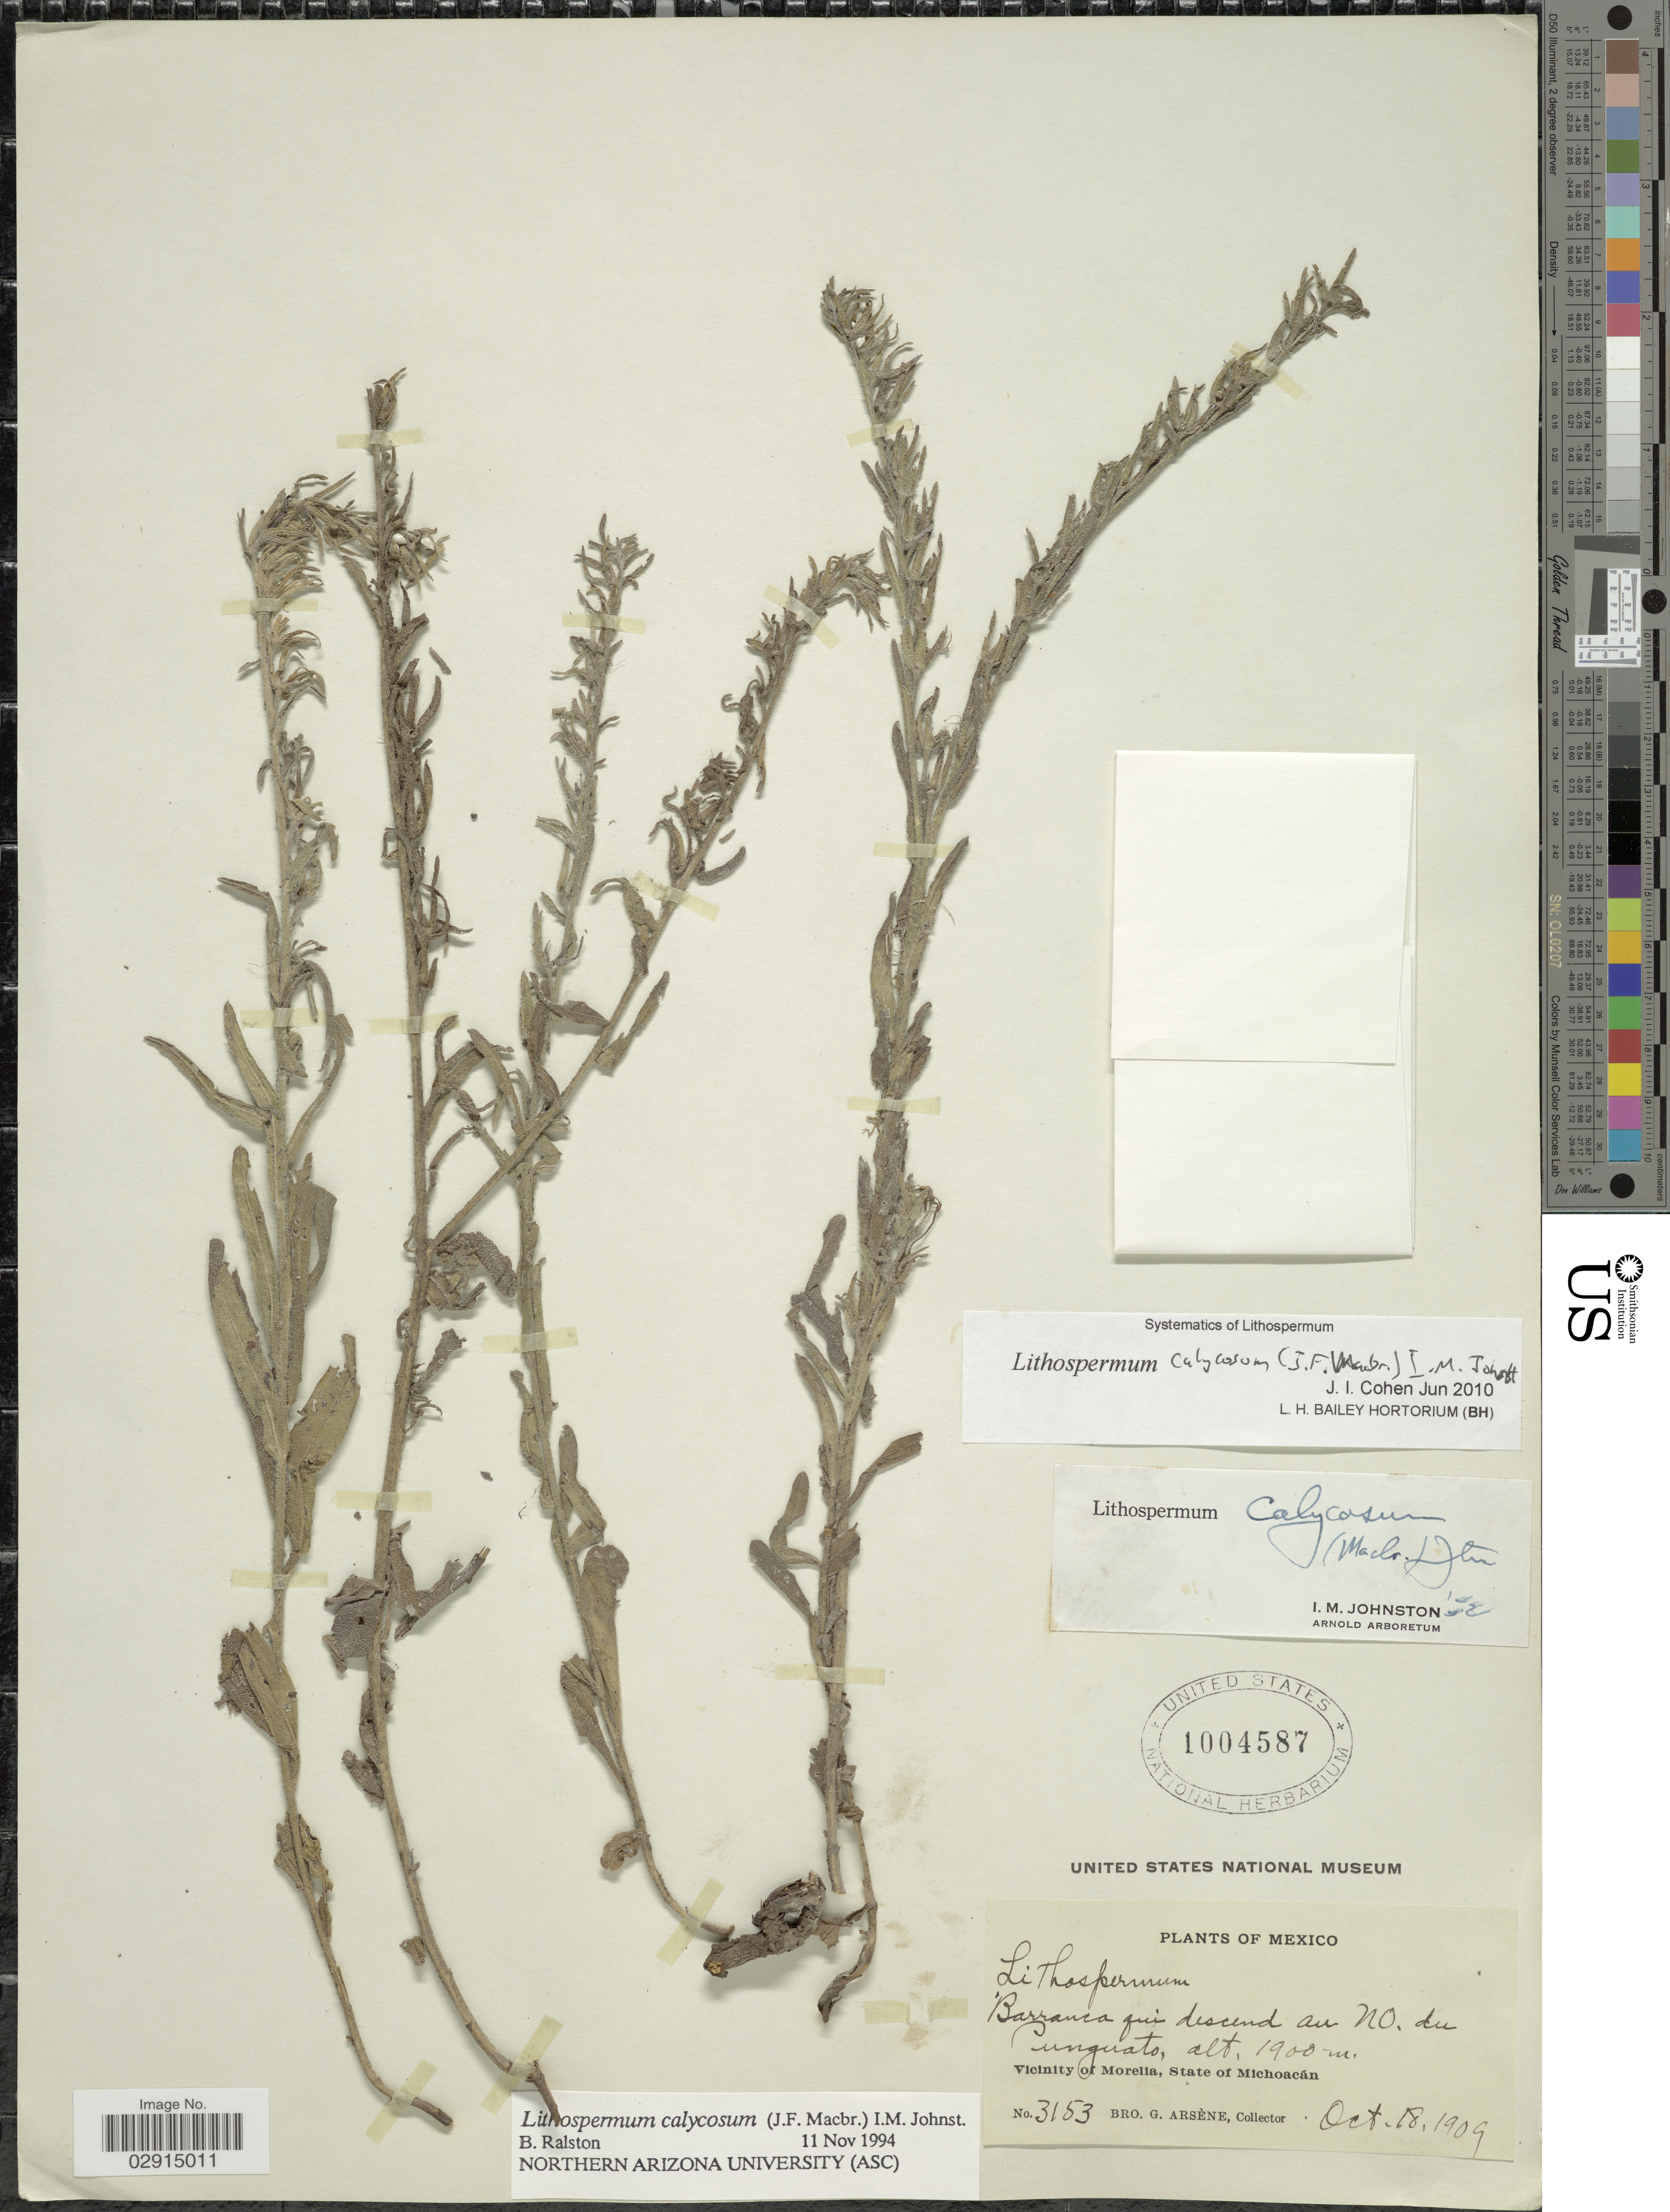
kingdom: Plantae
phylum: Tracheophyta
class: Magnoliopsida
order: Boraginales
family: Boraginaceae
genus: Lithospermum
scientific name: Lithospermum chiapense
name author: Cohen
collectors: Bro. G. Arsène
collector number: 3153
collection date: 1909-10-18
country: Mexico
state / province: Michoacán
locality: Barranca qui descend au NO du Punguato. Vicinity of Morelia, State of Michoacán. Mexico.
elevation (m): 1900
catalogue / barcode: US 1004587